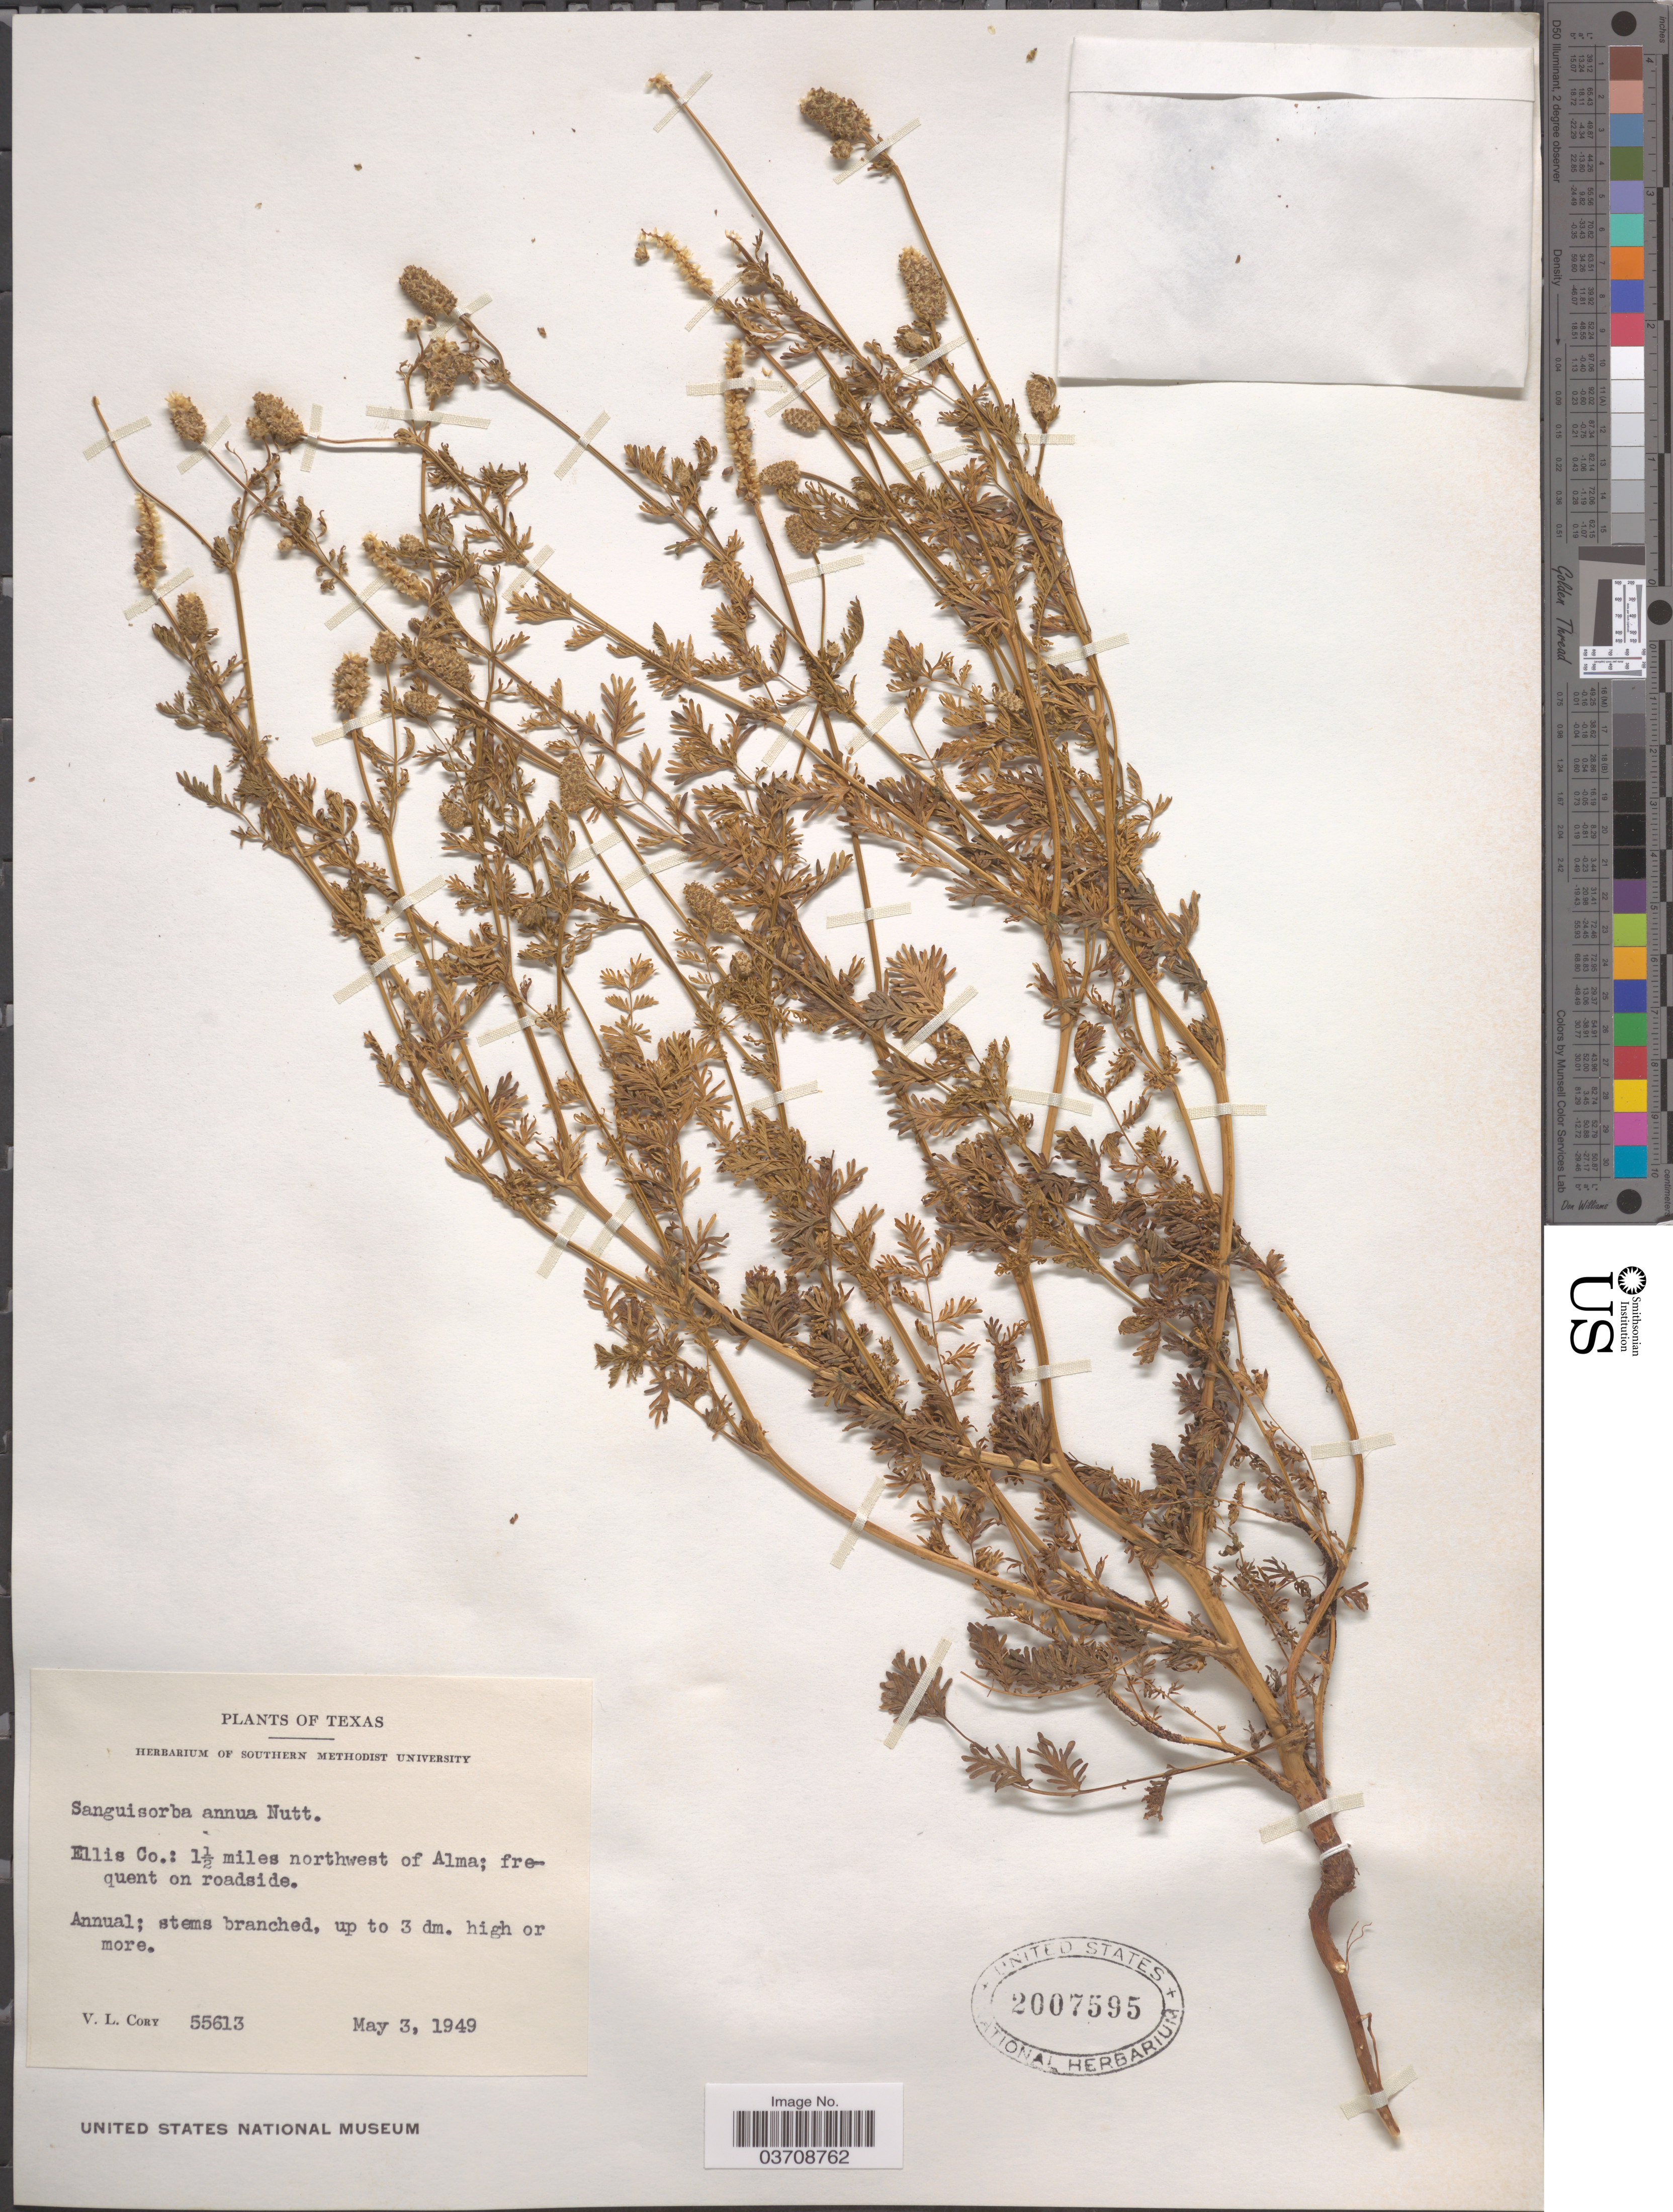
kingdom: Plantae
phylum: Tracheophyta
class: Magnoliopsida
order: Rosales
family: Rosaceae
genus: Sanguisorba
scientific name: Sanguisorba annua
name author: (Nutt. ex Hook.) Torr. & A. Gray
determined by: Strong, Mark T., (BOT), Smithsonian Institution - National Museum of Natural History (UNITED STATES)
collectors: V. Cory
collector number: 55613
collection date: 1949-05-03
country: United States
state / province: Texas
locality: Ellis Co.: 1½ miles northwest of Alma; frequent on roadside.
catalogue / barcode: US 2007595